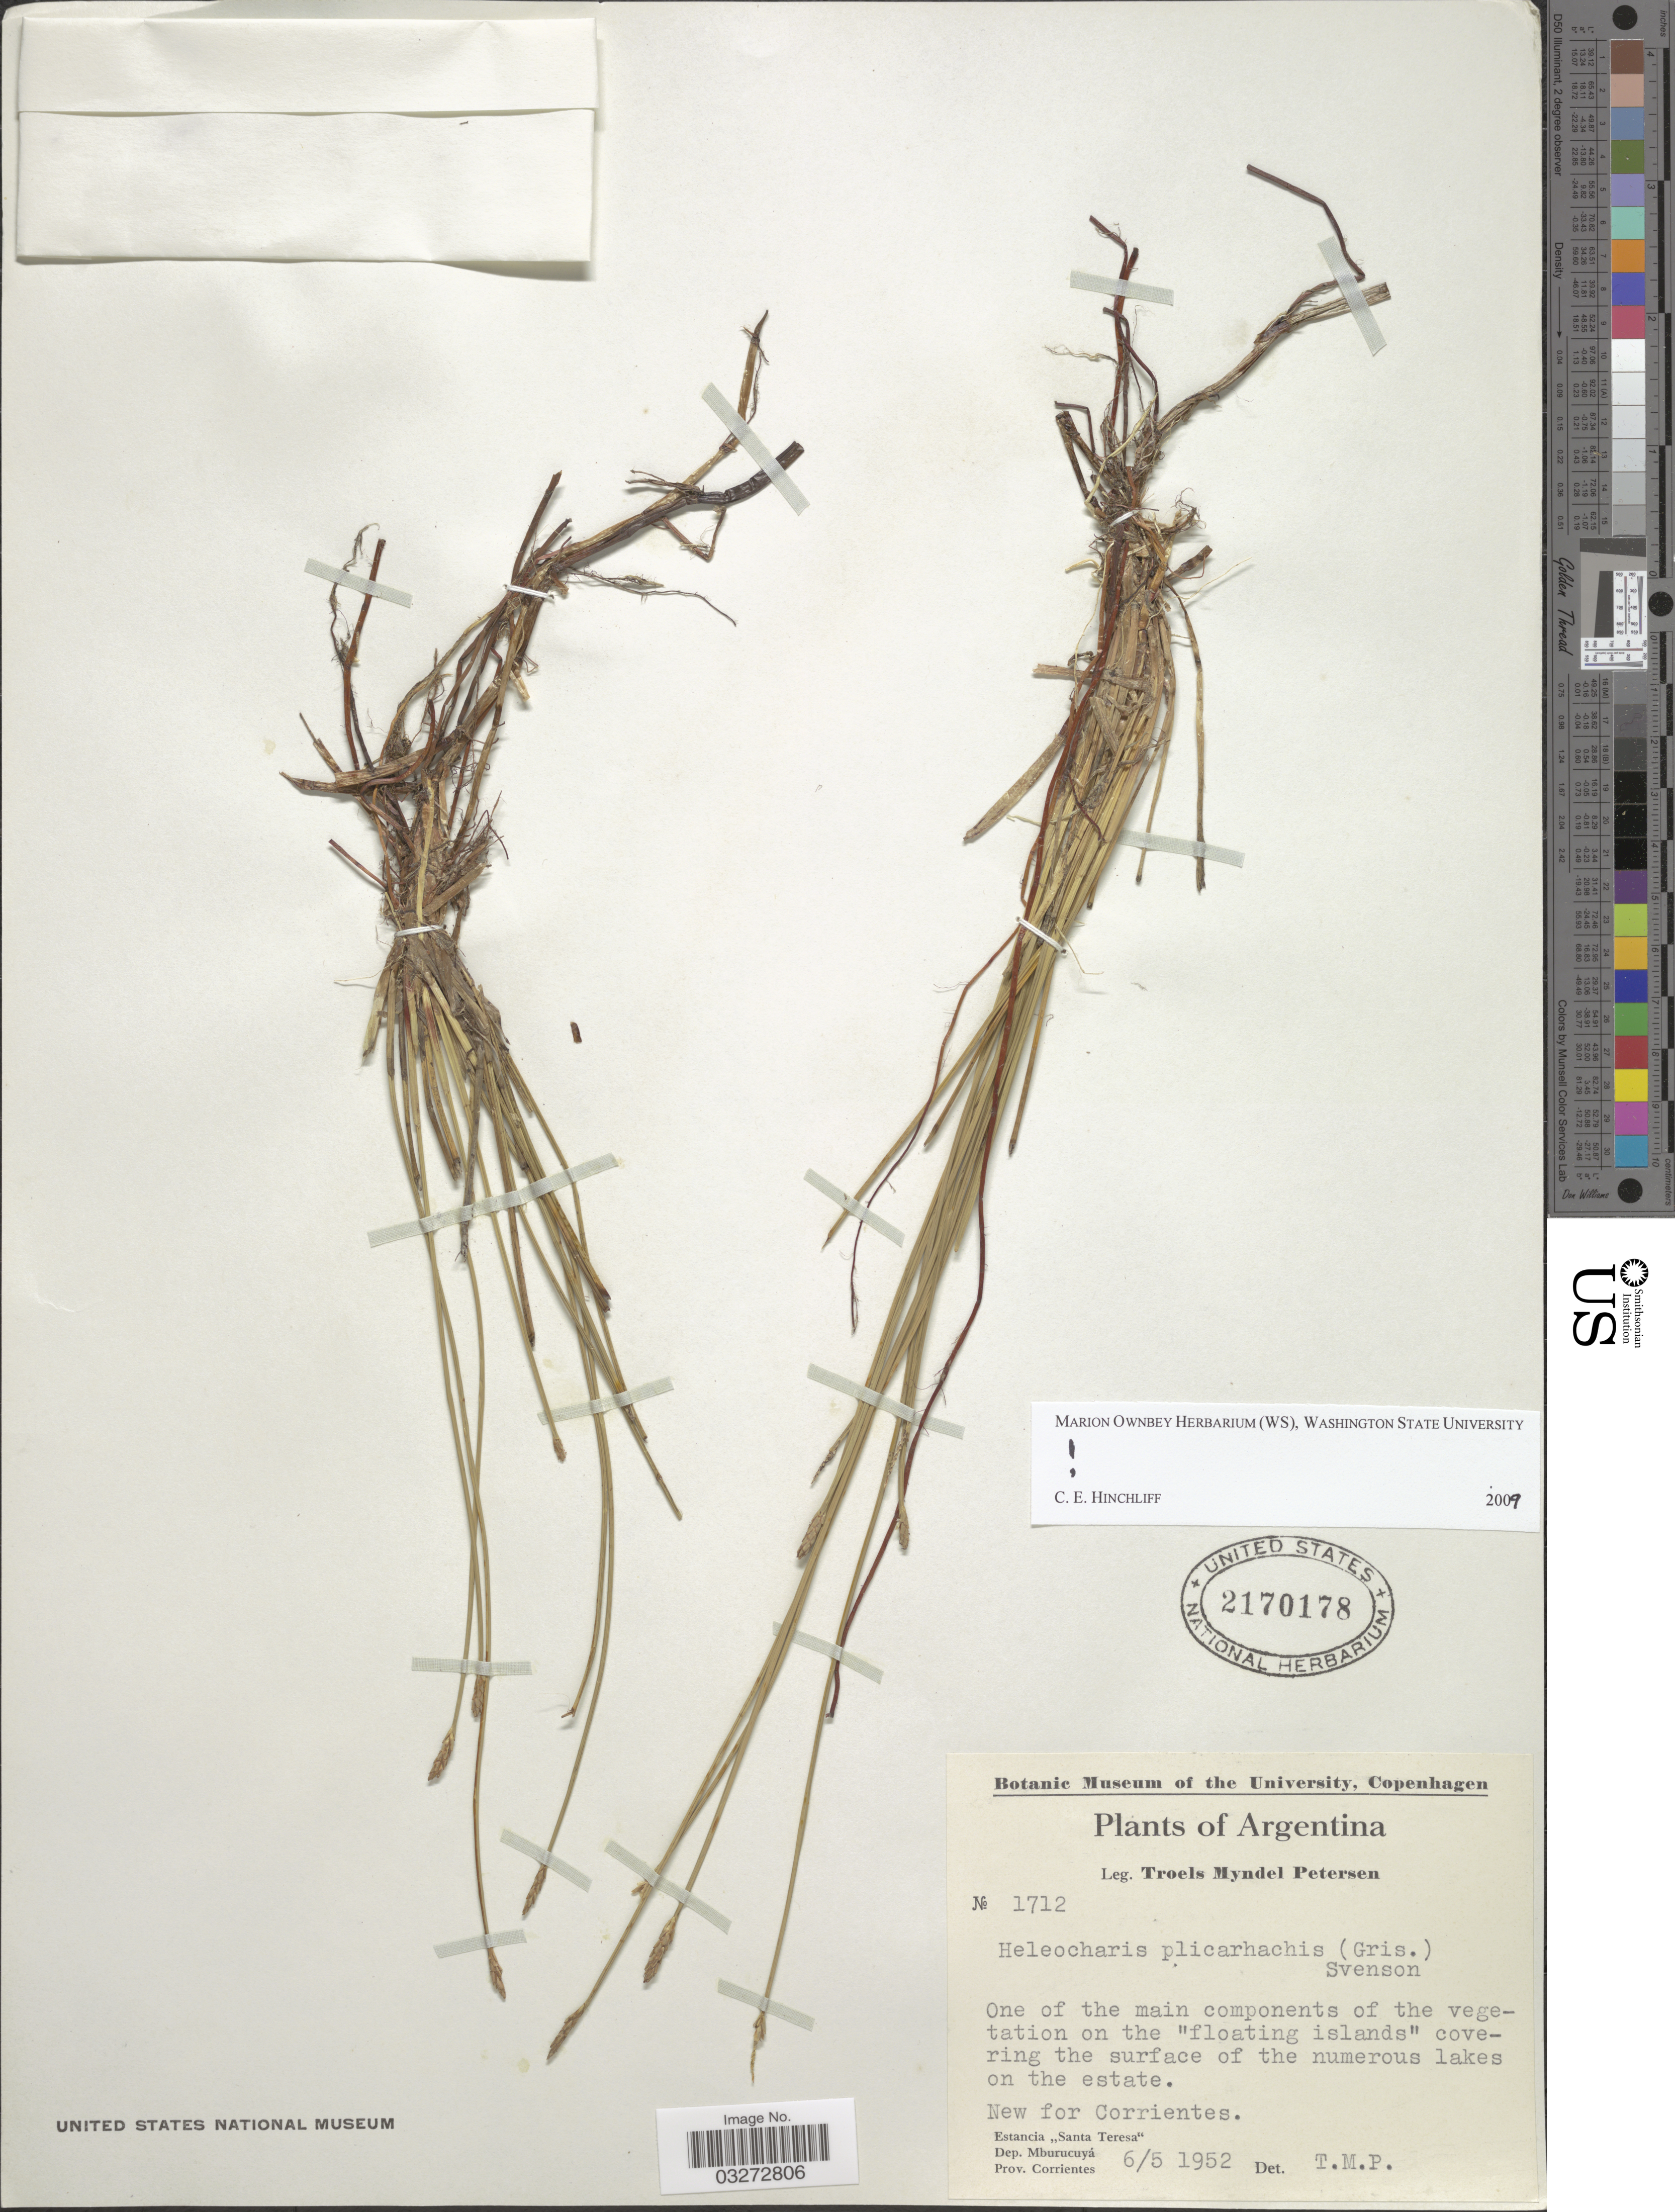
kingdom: Plantae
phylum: Tracheophyta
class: Liliopsida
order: Poales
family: Cyperaceae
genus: Eleocharis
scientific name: Eleocharis plicarhachis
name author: (Griseb.) Svenson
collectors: T. M. Petersen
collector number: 1712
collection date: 1952-05-06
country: Argentina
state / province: Corrientes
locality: Estancia "Santa Teresa", Dep. Mburucuyá.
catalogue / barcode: US 2170178